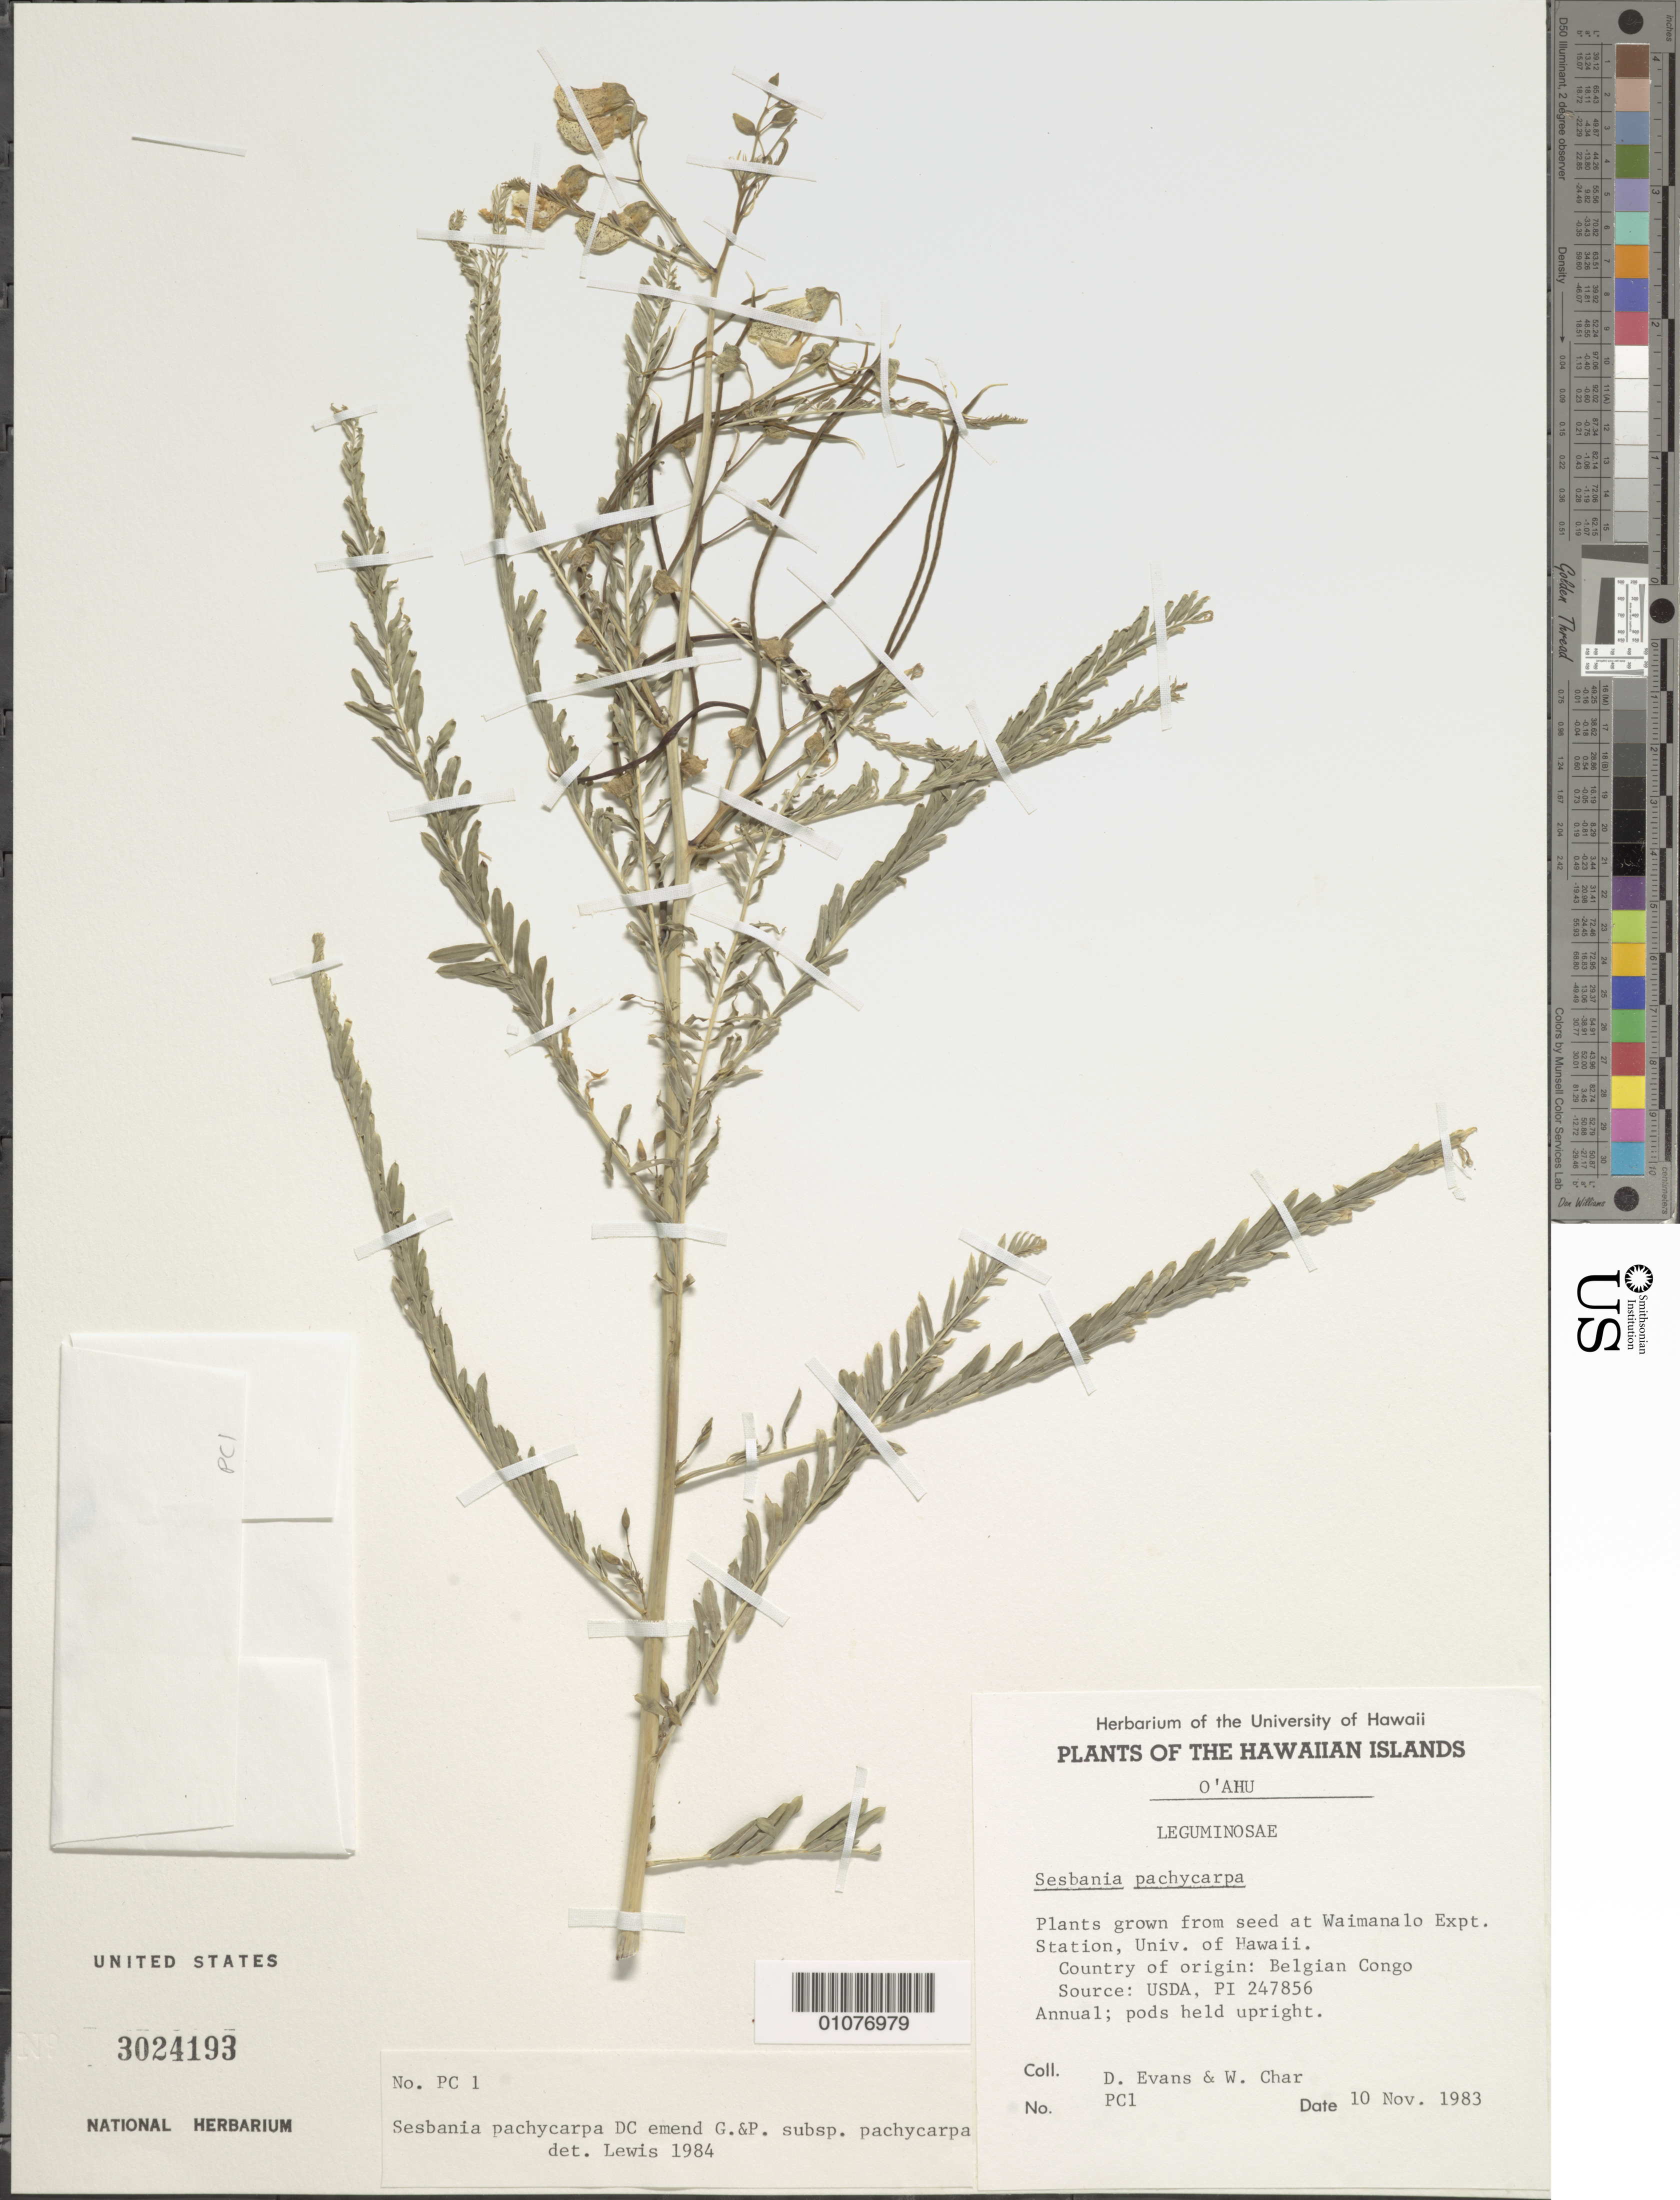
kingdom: Plantae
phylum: Tracheophyta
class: Magnoliopsida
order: Fabales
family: Fabaceae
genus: Sesbania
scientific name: Sesbania pachycarpa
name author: DC.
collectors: D. Evans & W. Char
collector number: PC1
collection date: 1983-11-10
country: United States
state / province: Hawaii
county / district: Honolulu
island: Oahu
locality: Waimanalo Expt. Station, Univ. of Hawaii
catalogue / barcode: US 3024193